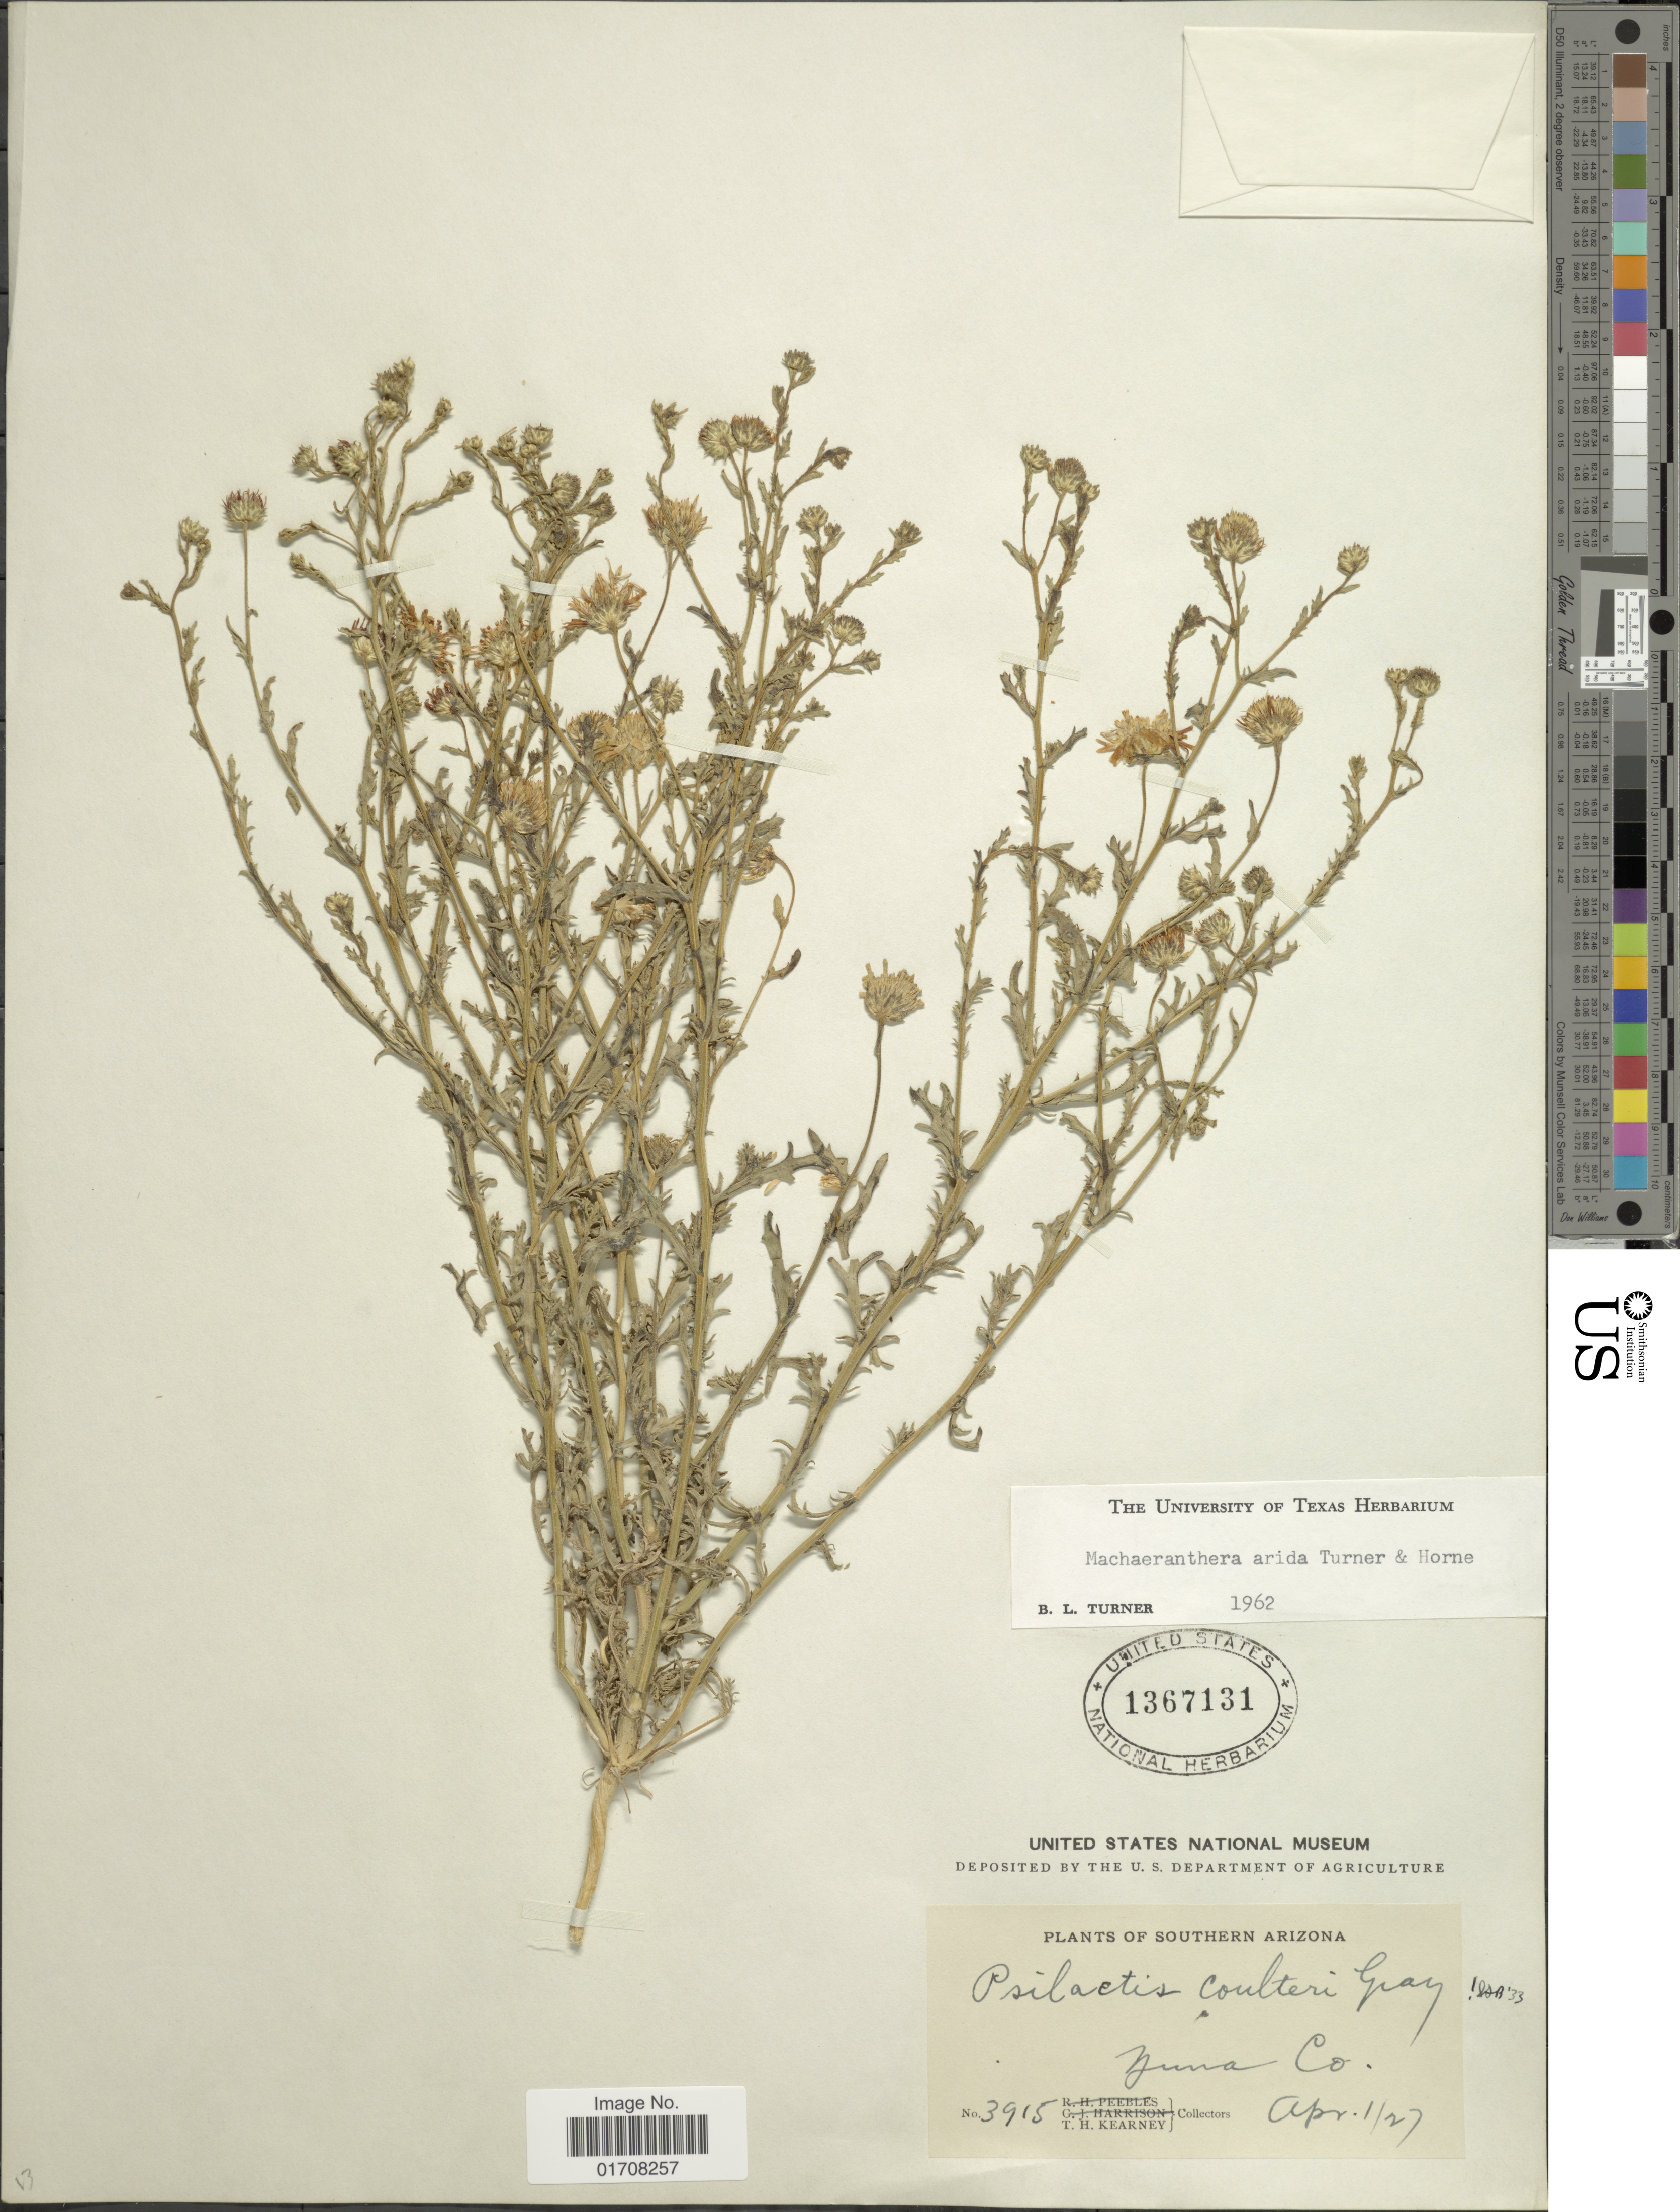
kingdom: Plantae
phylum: Tracheophyta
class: Magnoliopsida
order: Asterales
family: Asteraceae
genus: Machaeranthera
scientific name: Machaeranthera arida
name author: B.L. Turner & D.B. Horne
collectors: T. H. Kearney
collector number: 3915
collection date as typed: Transcribed d/m/y: 1/4/27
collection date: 1927-04-01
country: United States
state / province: Arizona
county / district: Yuma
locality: Southern Arizona, Yuma Co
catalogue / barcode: US 1367131